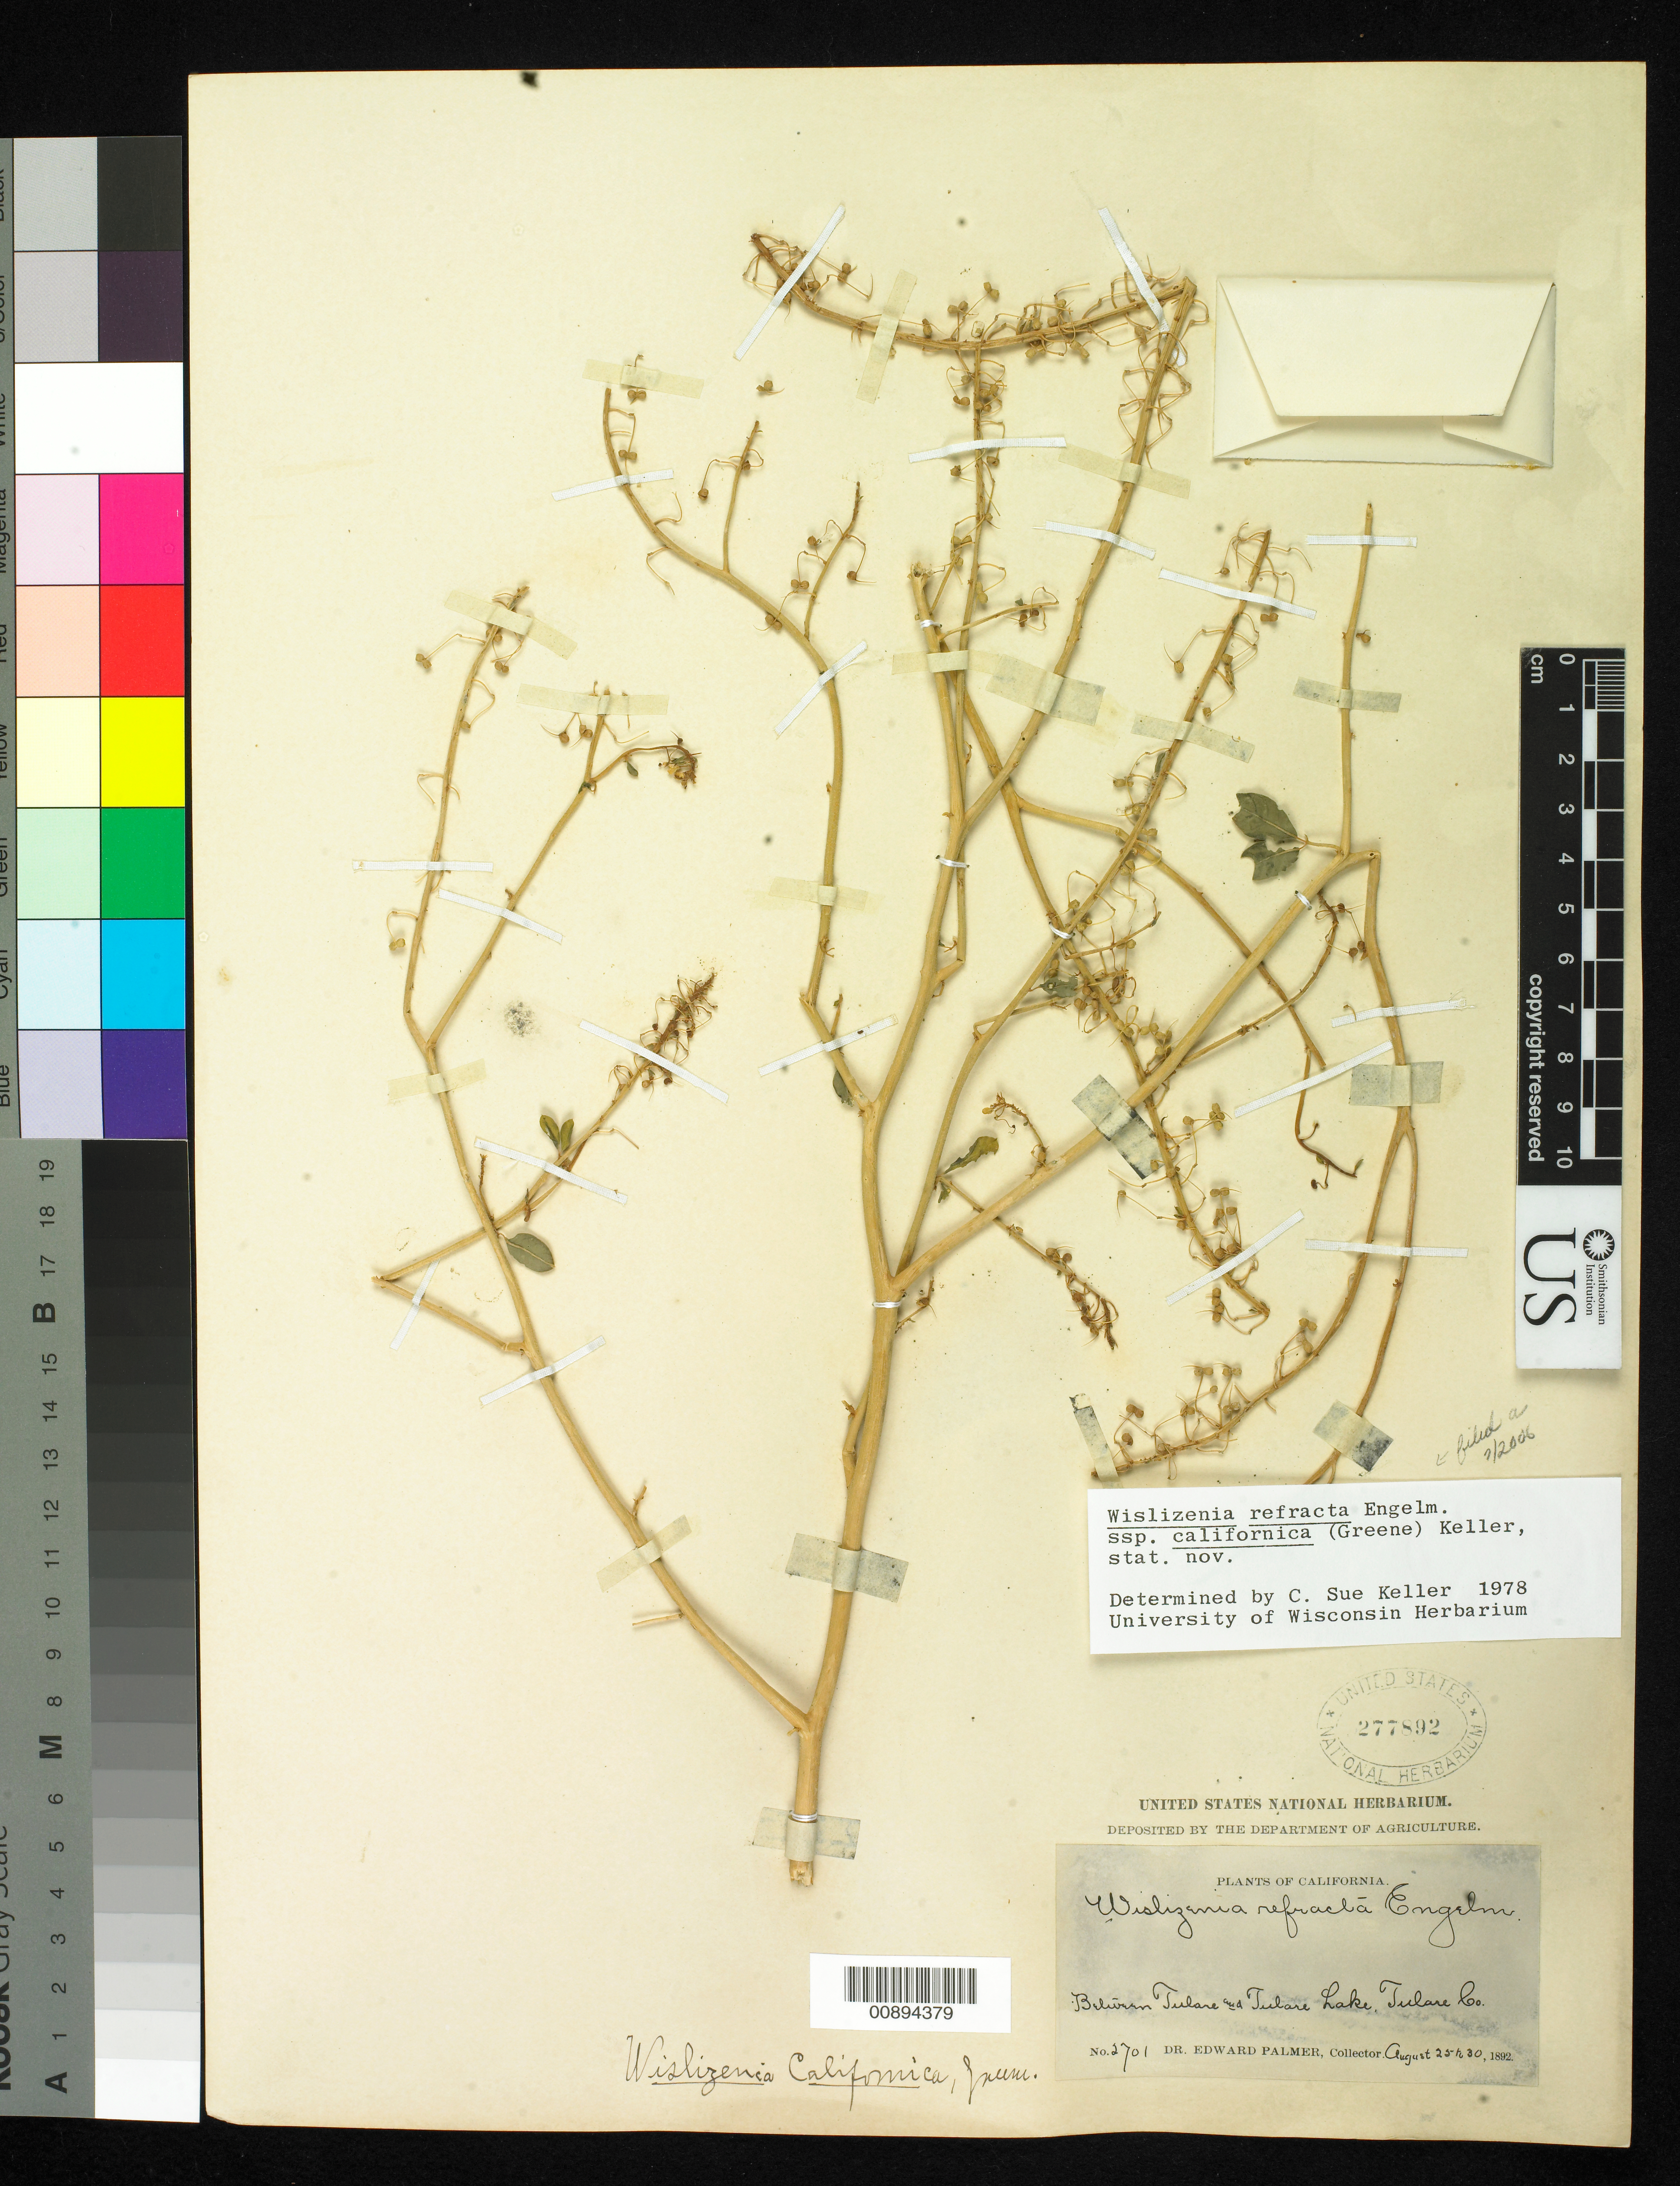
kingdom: Plantae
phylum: Tracheophyta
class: Magnoliopsida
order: Brassicales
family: Cleomaceae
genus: Cleomella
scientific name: Cleomella californica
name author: (Greene) Roalson & J.C. Hall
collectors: E. Palmer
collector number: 2701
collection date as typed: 25 Aug 1892 to 30 Aug 1892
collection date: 1892-08-25/1892-08-30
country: United States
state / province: California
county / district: Tulare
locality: Between Tulare and Tulare Lake, Tulare County, California.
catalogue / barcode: US 277892